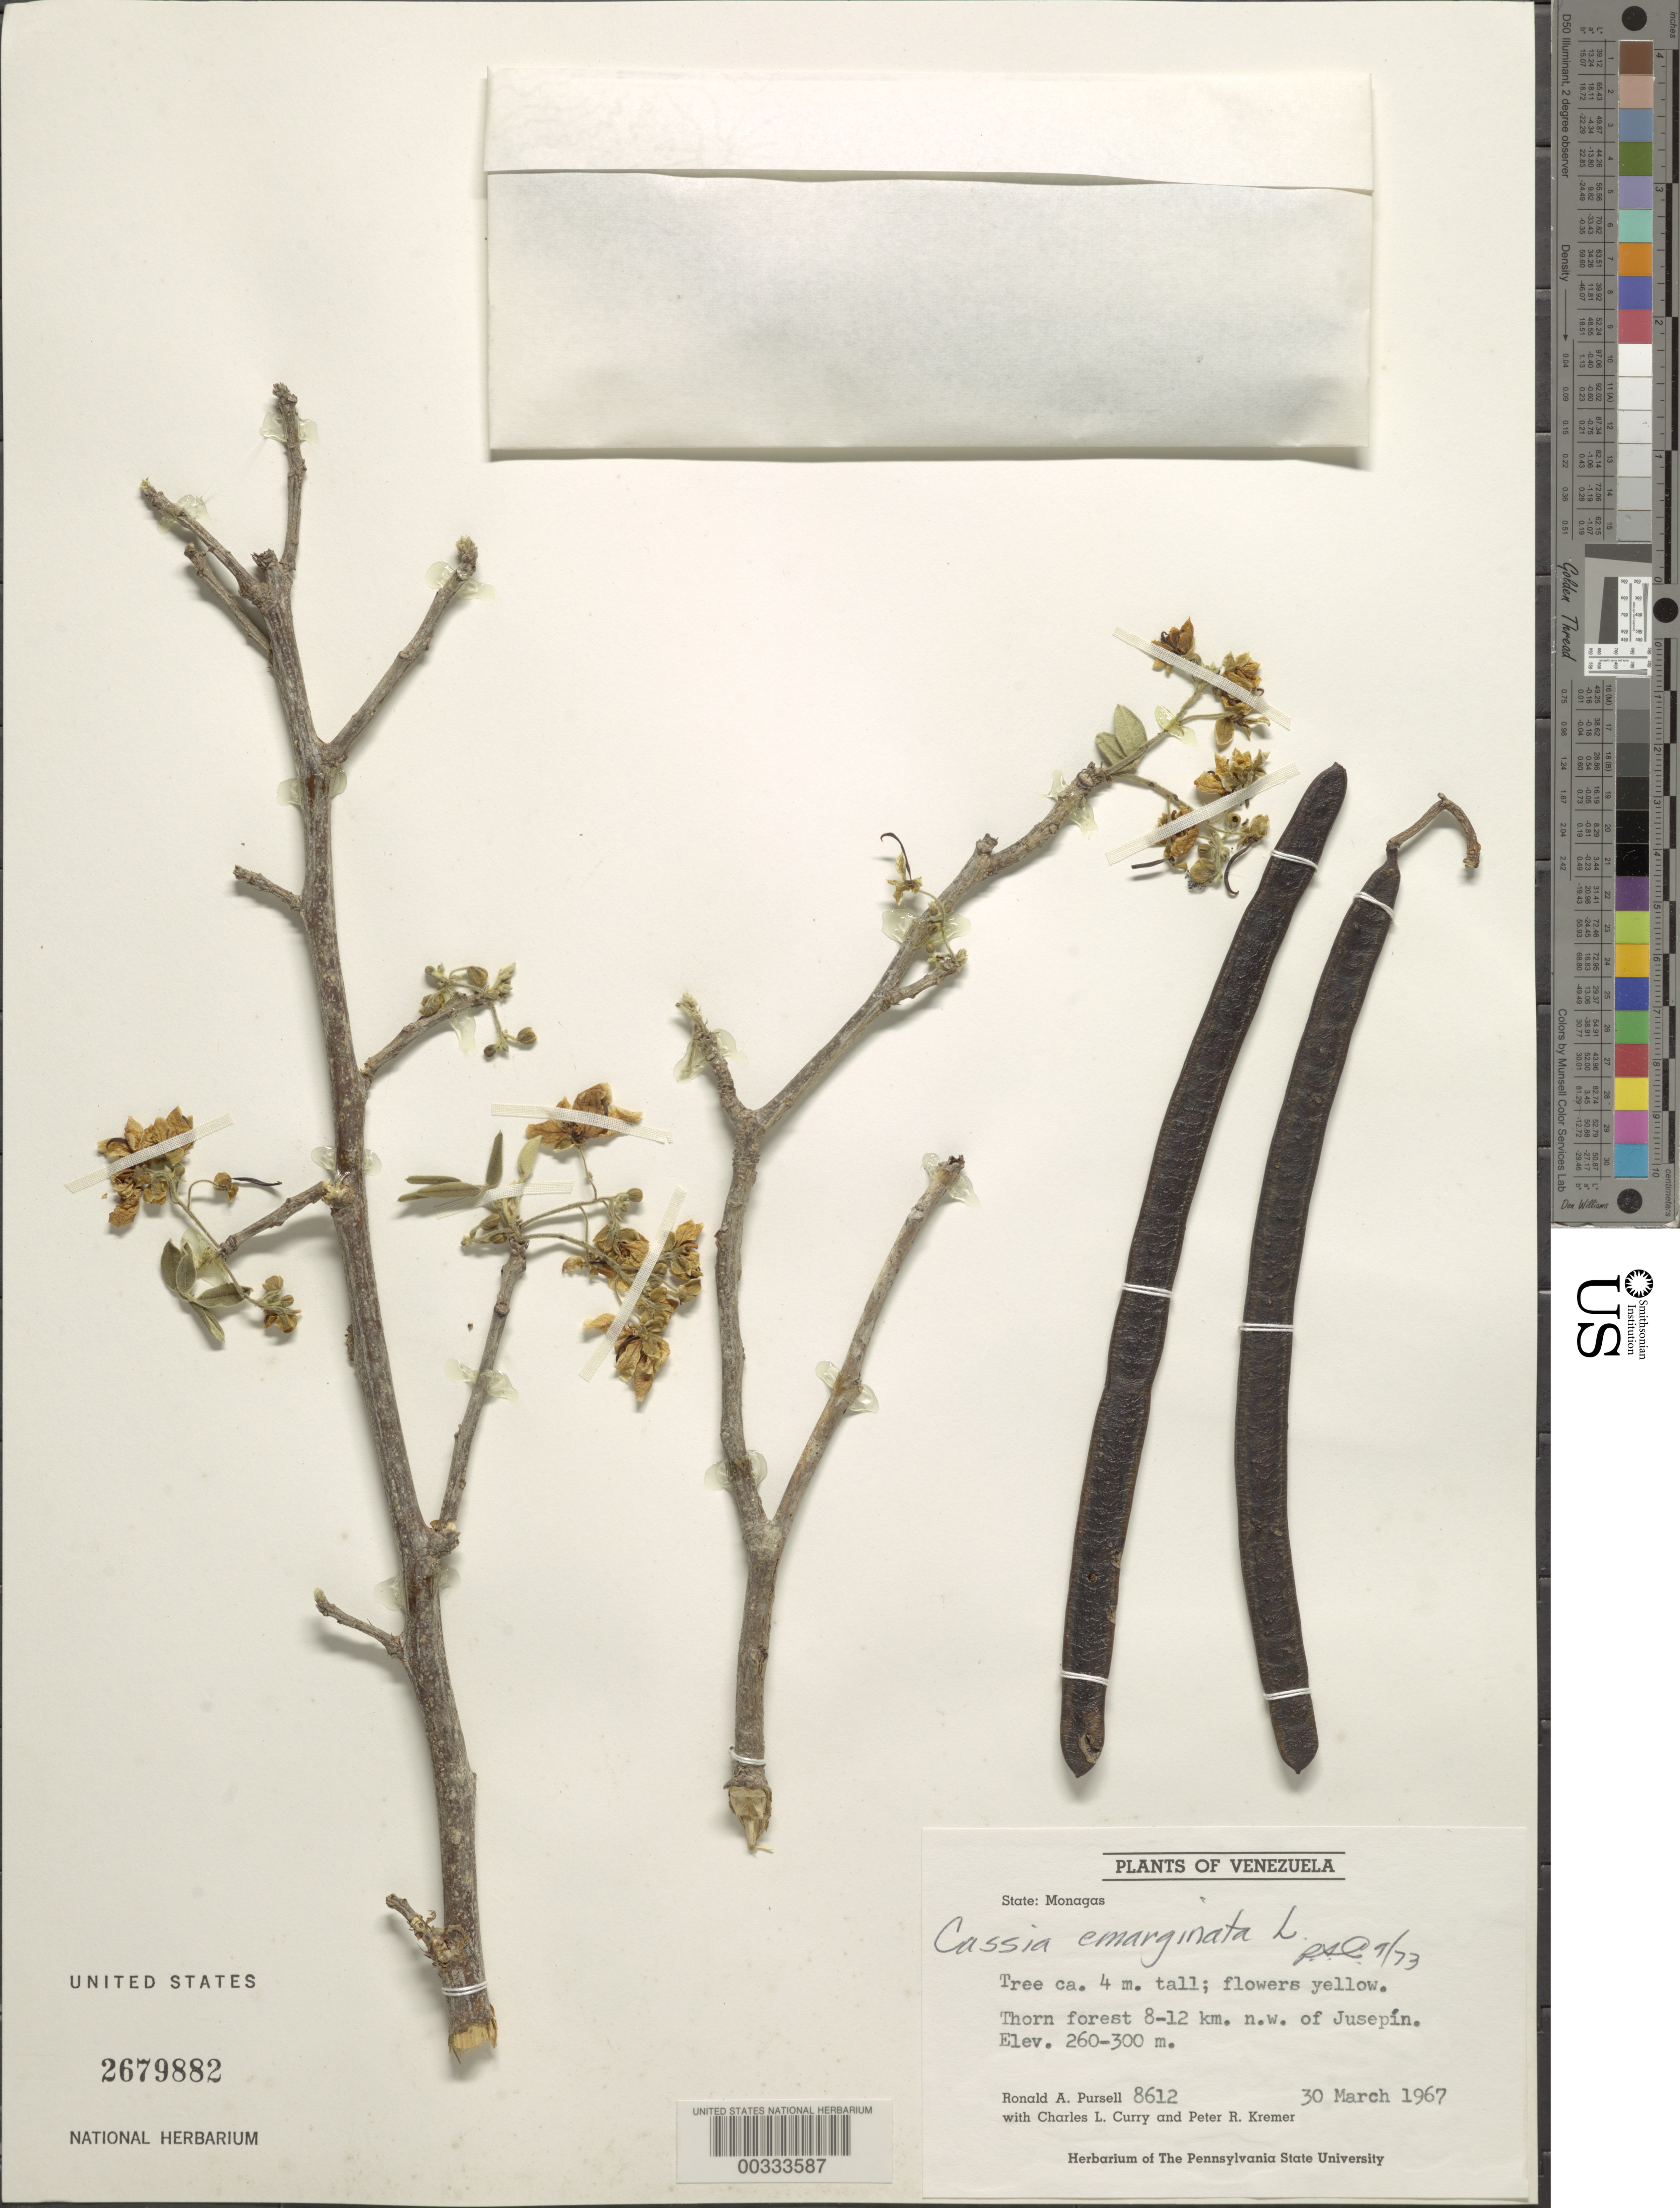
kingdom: Plantae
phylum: Tracheophyta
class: Magnoliopsida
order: Fabales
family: Fabaceae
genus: Senna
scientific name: Senna atomaria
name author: (L.) H.S. Irwin & Barneby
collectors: R. A. Pursell, C. L. Curry & P. R. Kremer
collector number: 8612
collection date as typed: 30 Mar 1967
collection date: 1967-03-30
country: Venezuela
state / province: Monagas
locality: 8-12 km NW of Jusepin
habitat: Thorn forest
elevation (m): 220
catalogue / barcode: US 2679882